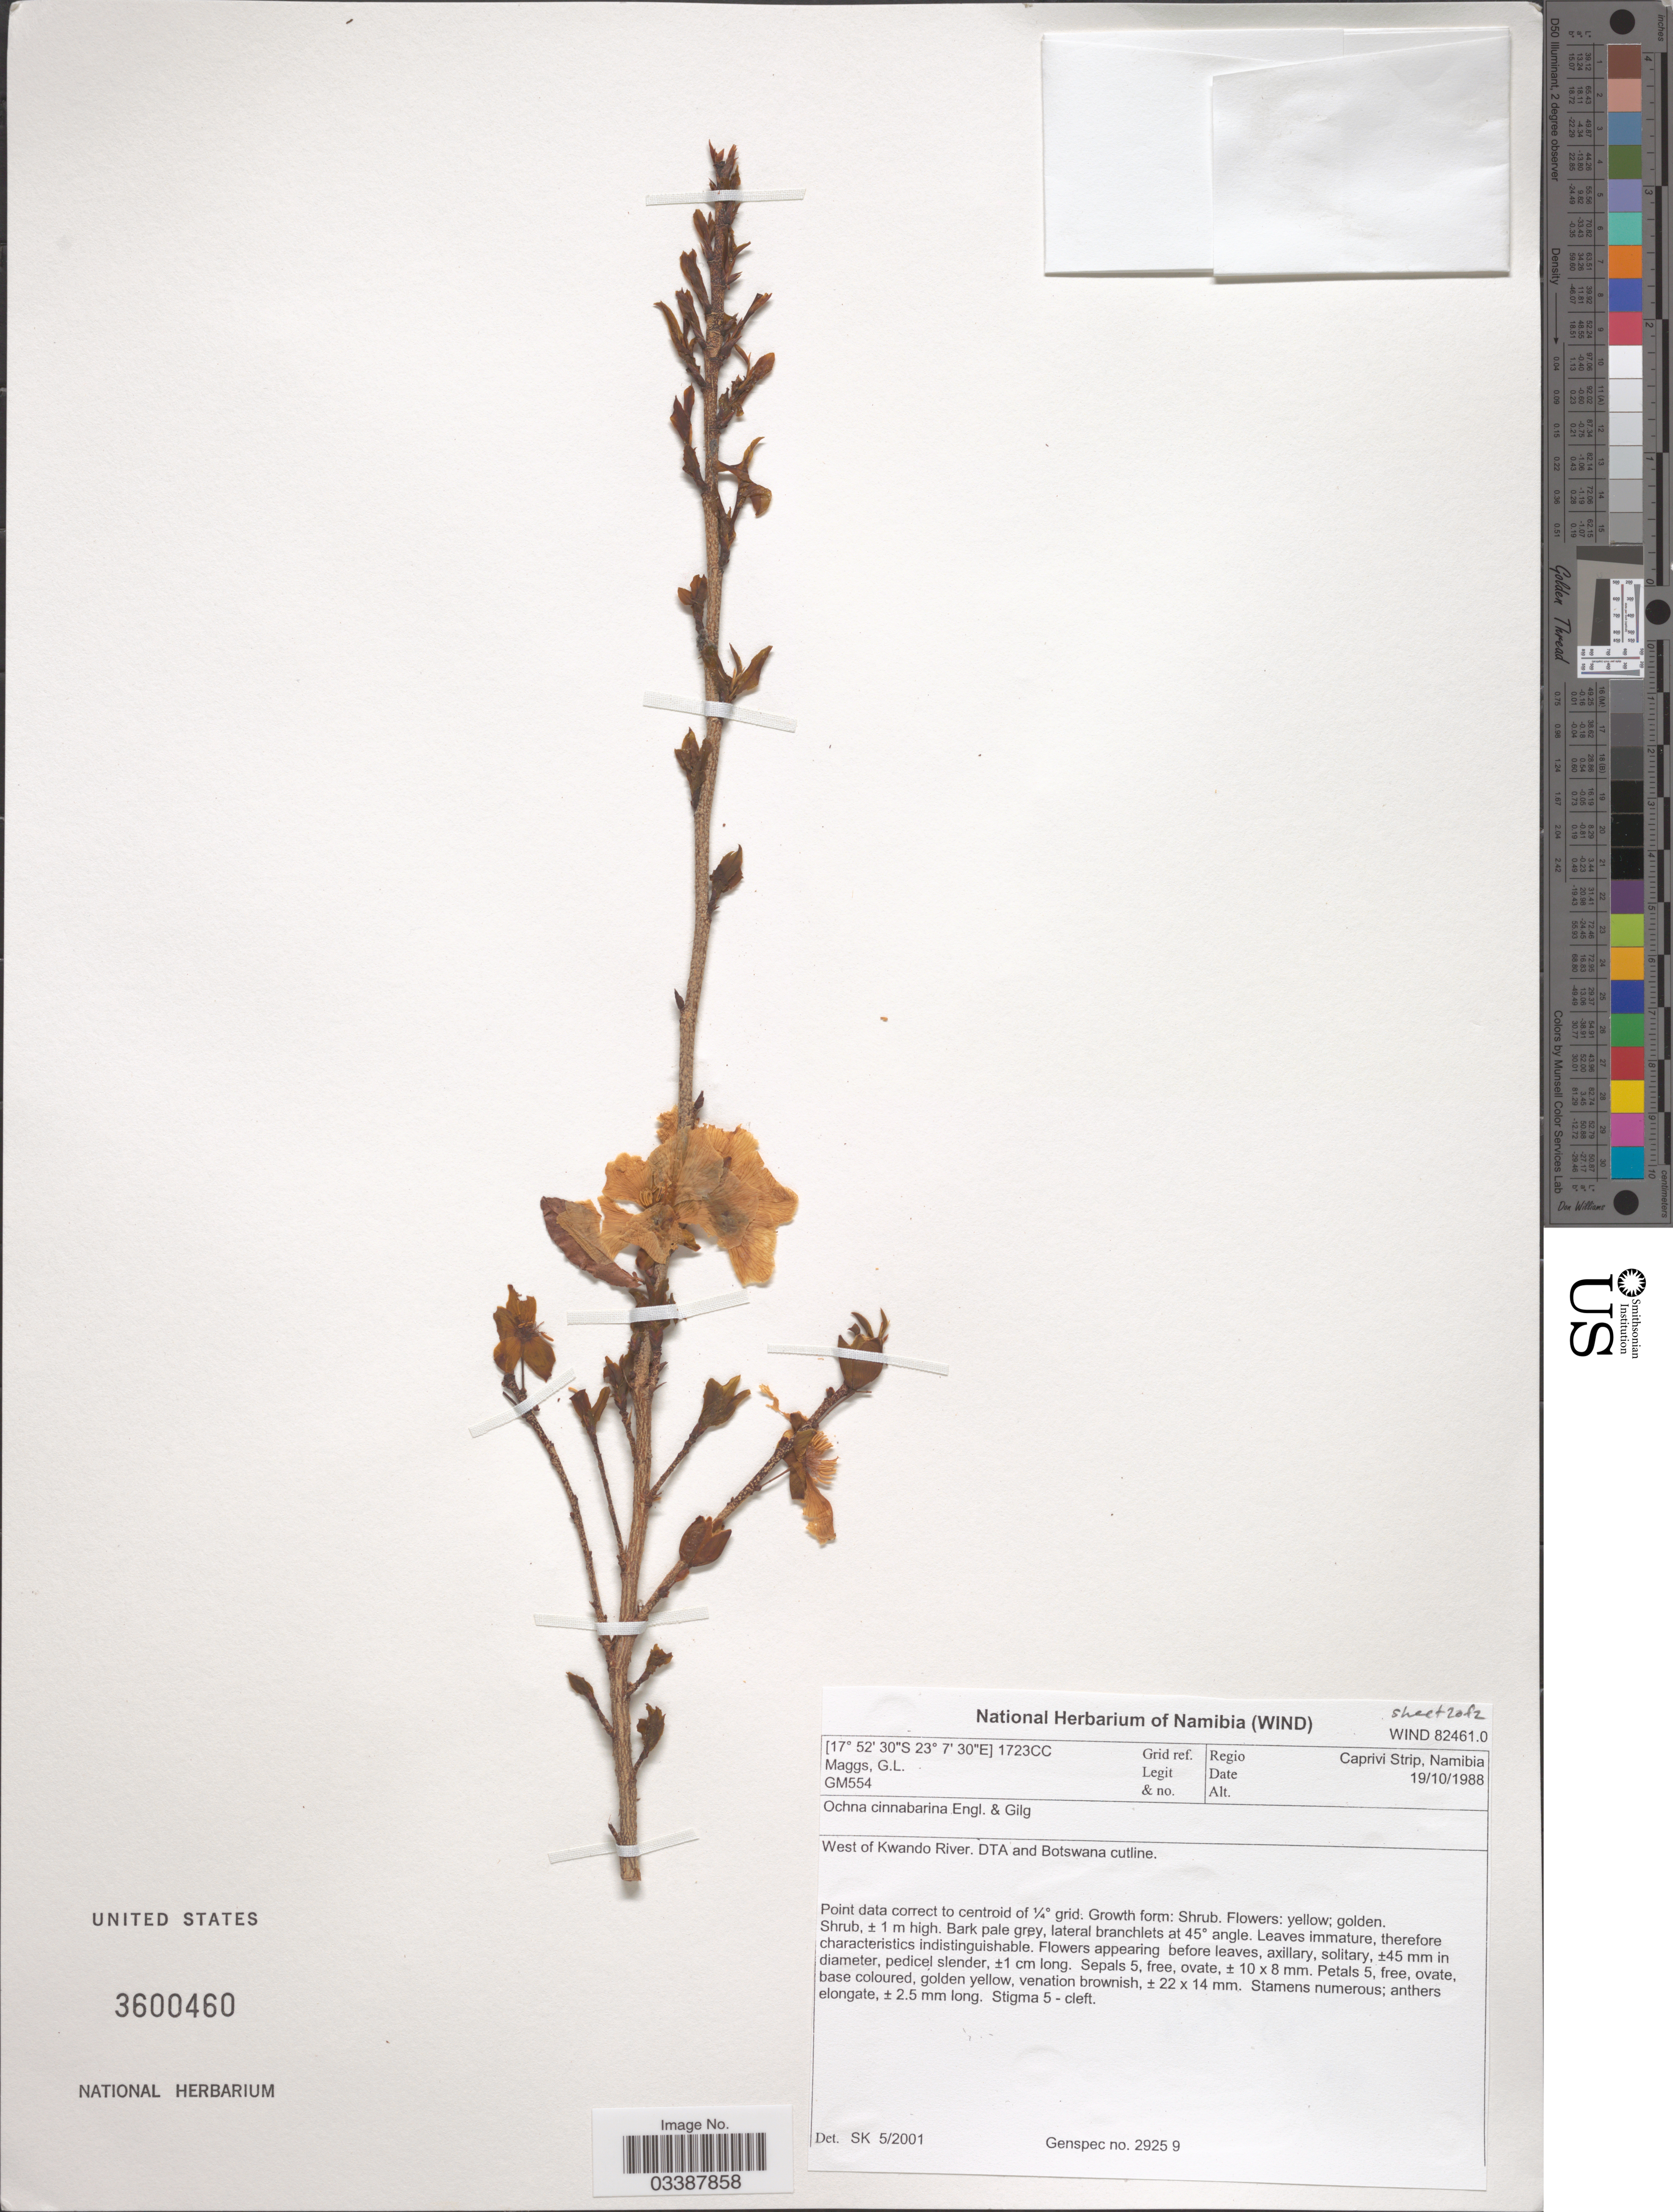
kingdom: Plantae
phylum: Tracheophyta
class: Magnoliopsida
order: Malpighiales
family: Ochnaceae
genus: Ochna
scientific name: Ochna cinnabarina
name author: Engl. & Gilg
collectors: G. Maggs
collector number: GM554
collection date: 1988-10-19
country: Namibia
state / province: Caprivi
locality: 1723CC Grid ref. Regio Caprivi Strip. West of Kwando River. DTA and Botswana cutline.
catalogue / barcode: US 3600460